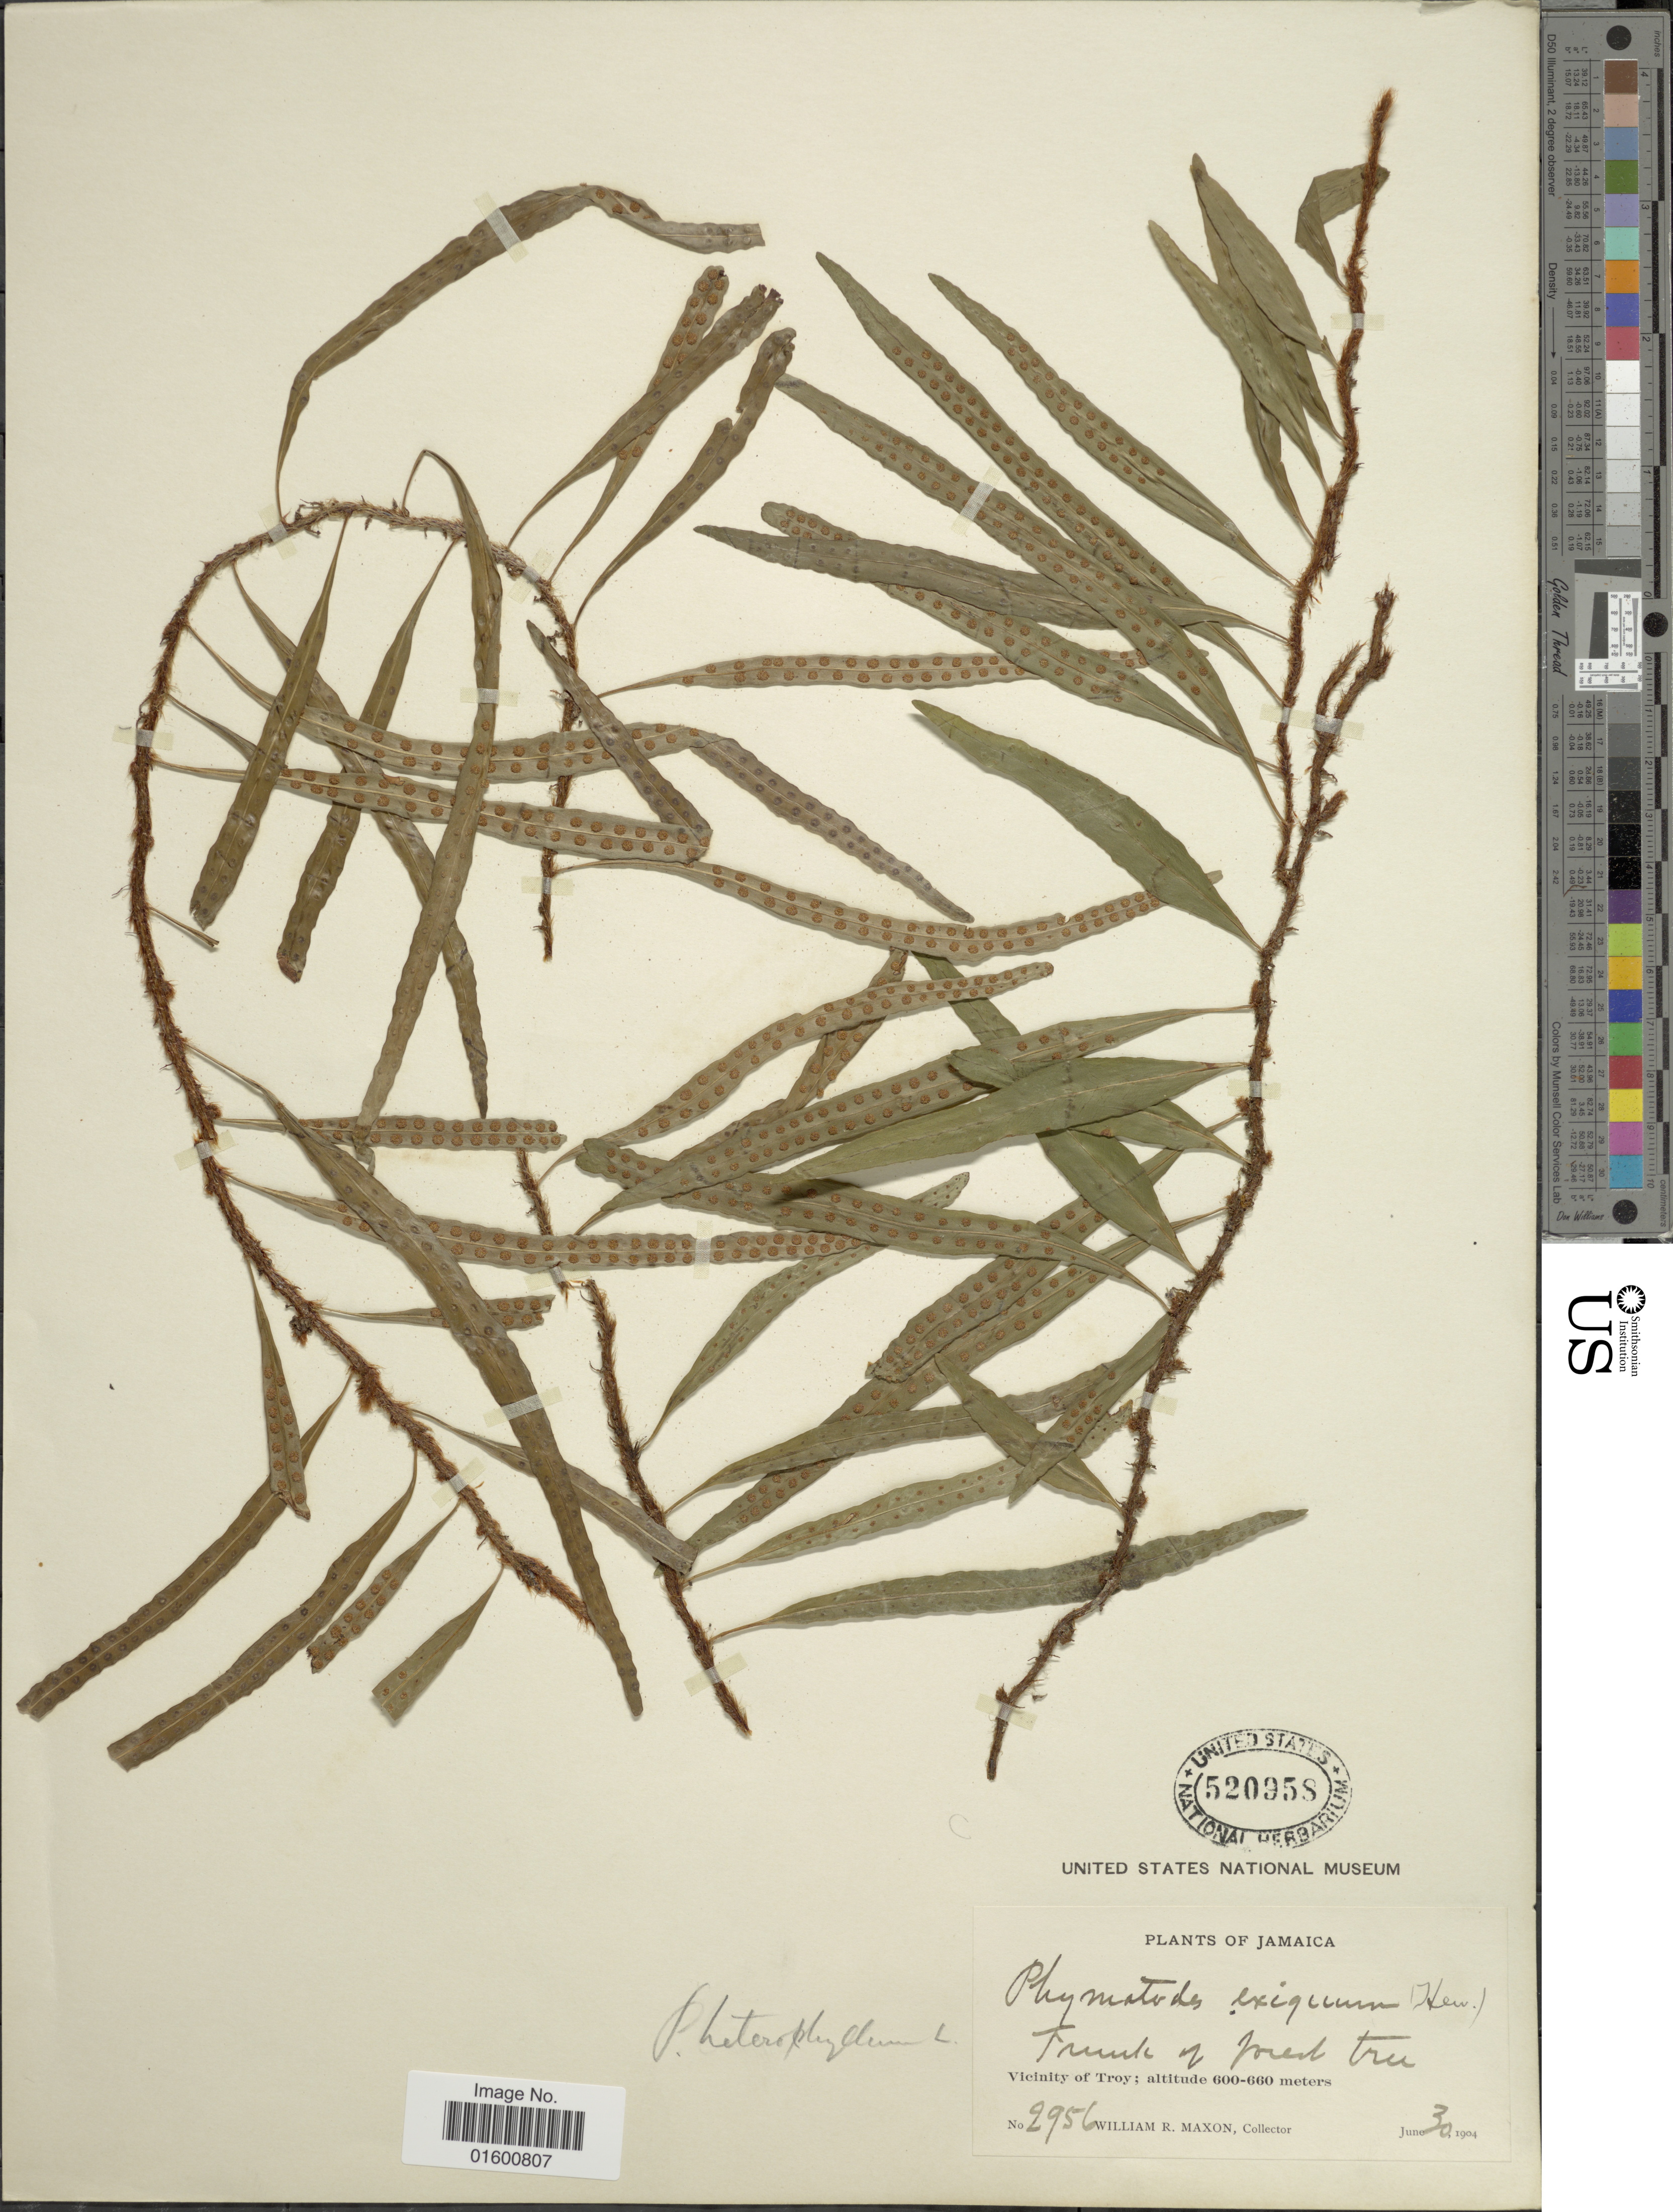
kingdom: Plantae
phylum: Tracheophyta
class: Polypodiopsida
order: Polypodiales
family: Polypodiaceae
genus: Microgramma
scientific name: Microgramma heterophylla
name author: (L.) Wherry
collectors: W. R. Maxon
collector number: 2956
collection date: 1904-06-30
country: Jamaica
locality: Vicinity of Troy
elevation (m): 600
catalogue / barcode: US 520958